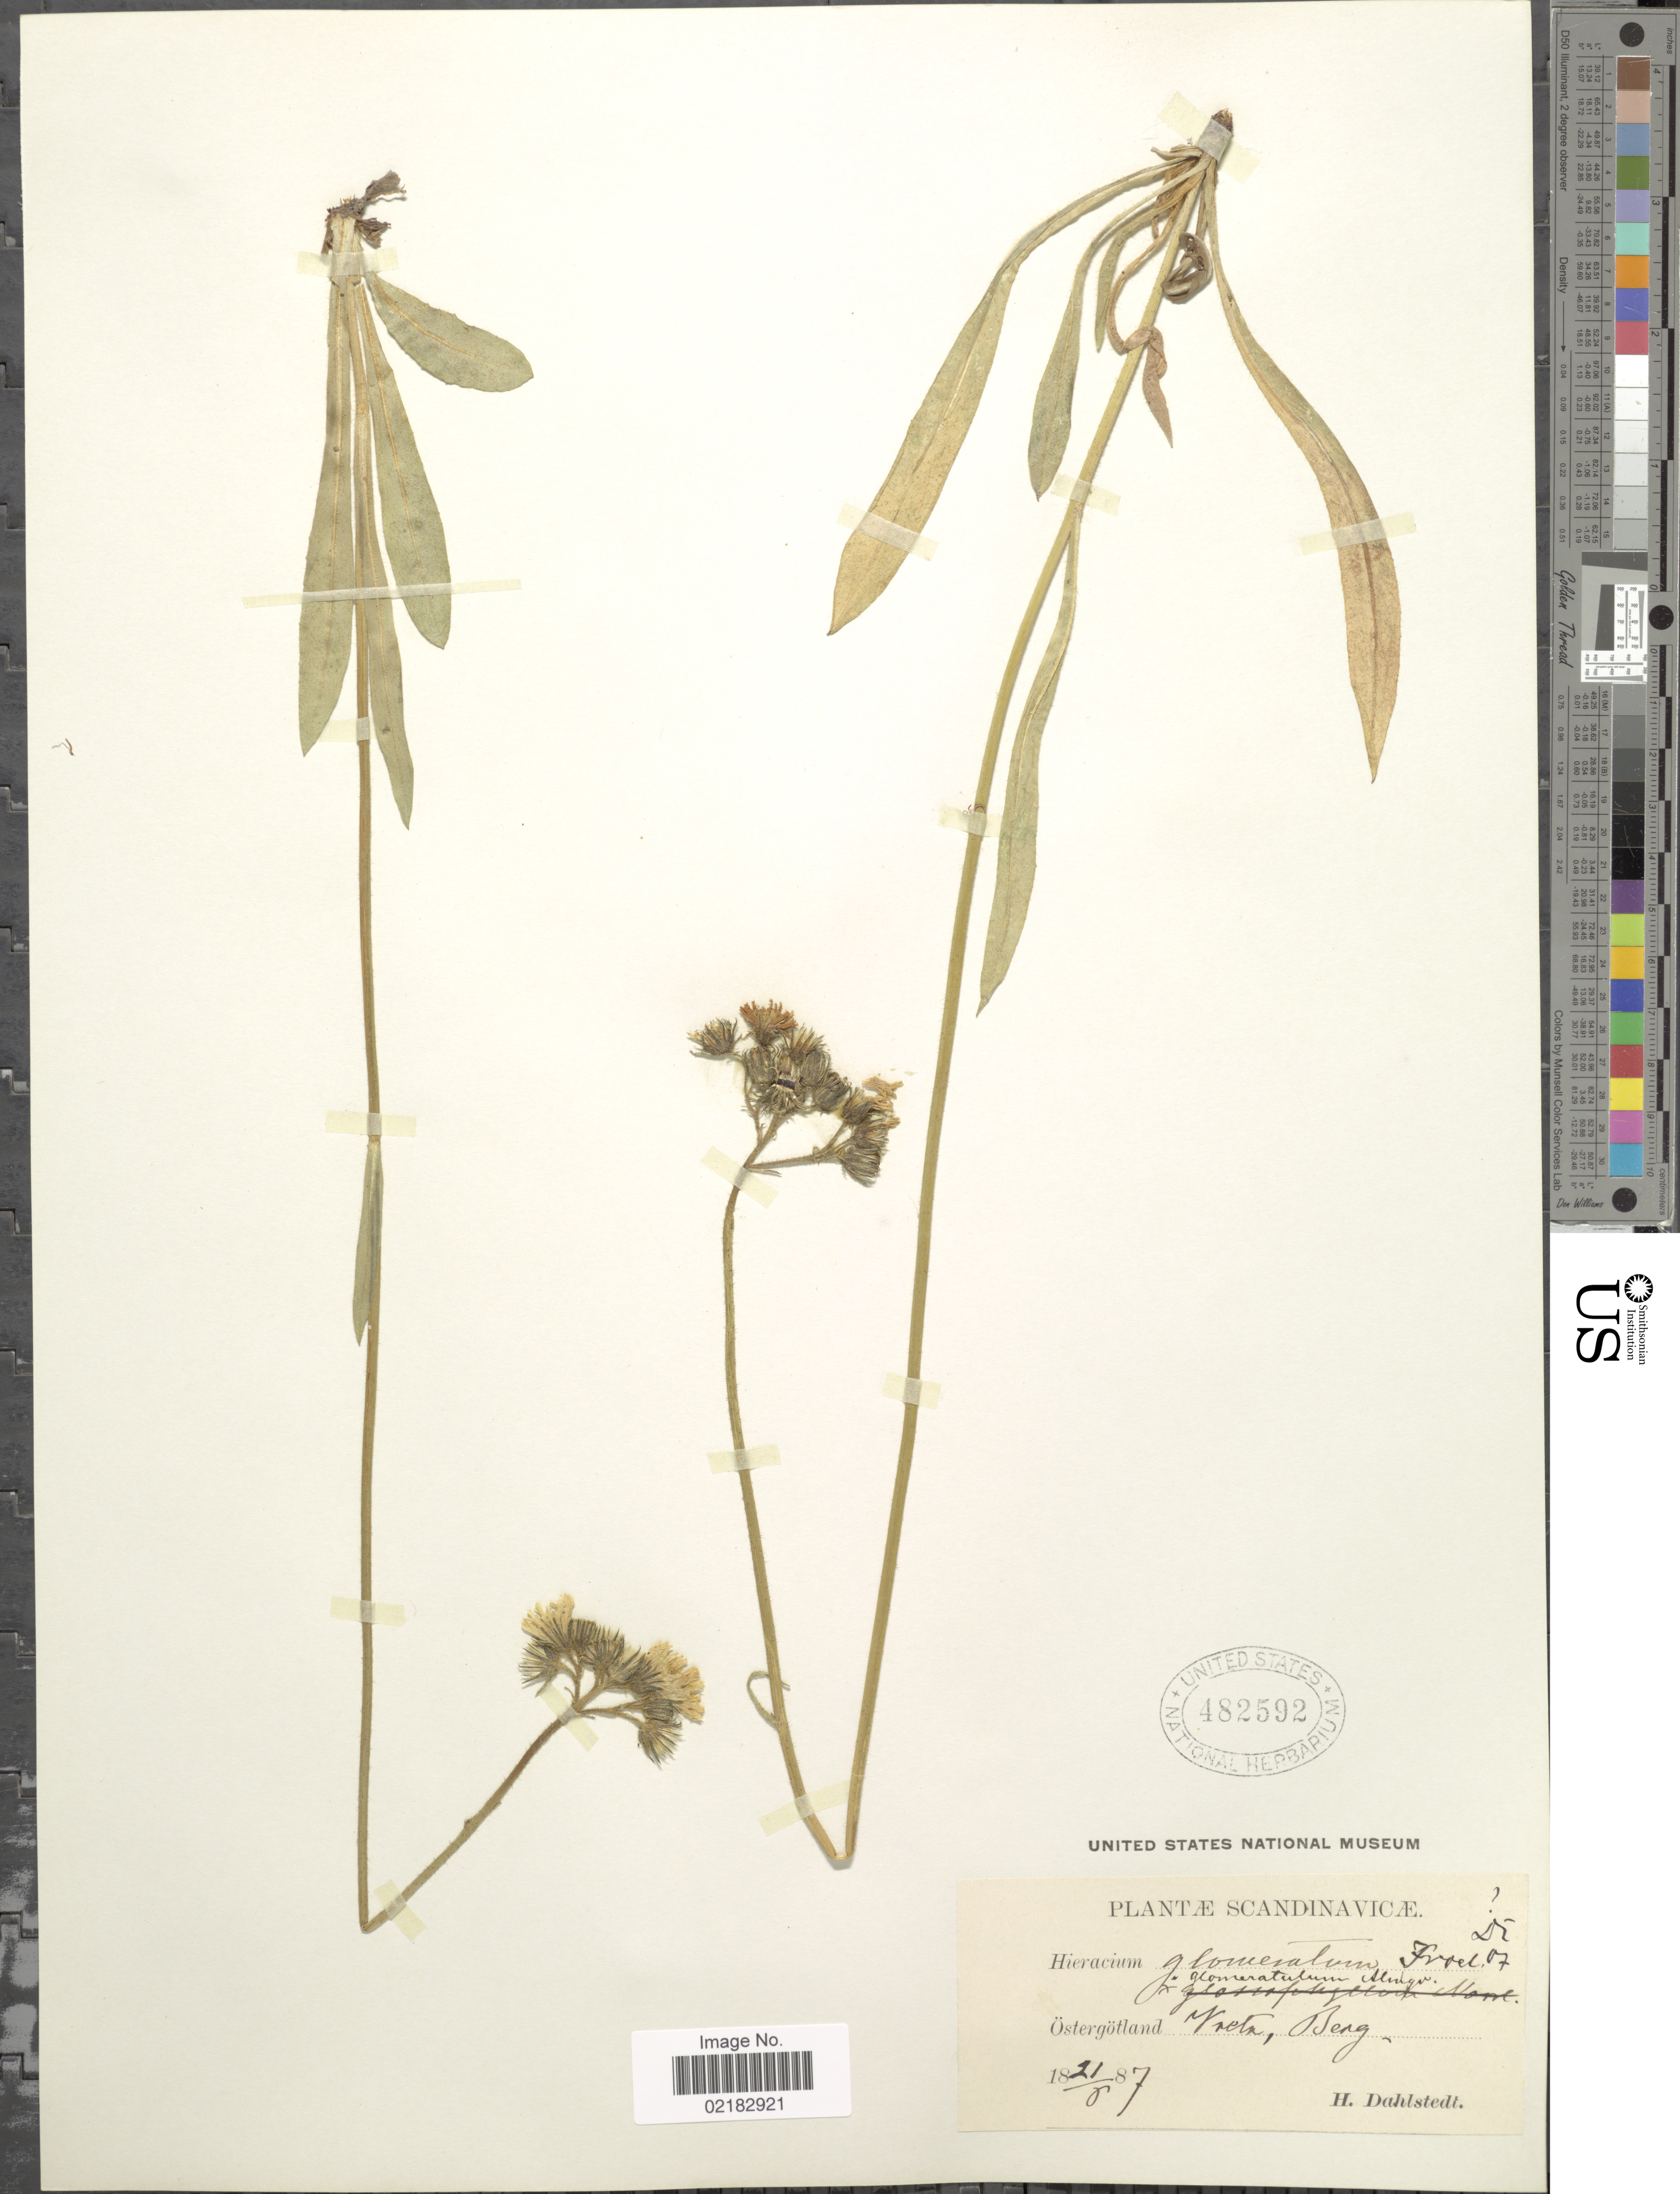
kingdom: Plantae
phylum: Tracheophyta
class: Magnoliopsida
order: Asterales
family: Asteraceae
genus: Pilosella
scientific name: Pilosella glomerata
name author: (Froel.) Fr.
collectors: H. G. Dahlstedt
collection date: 1887-08-21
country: Sweden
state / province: Östergötland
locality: Vreta, Berg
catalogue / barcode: US 482592